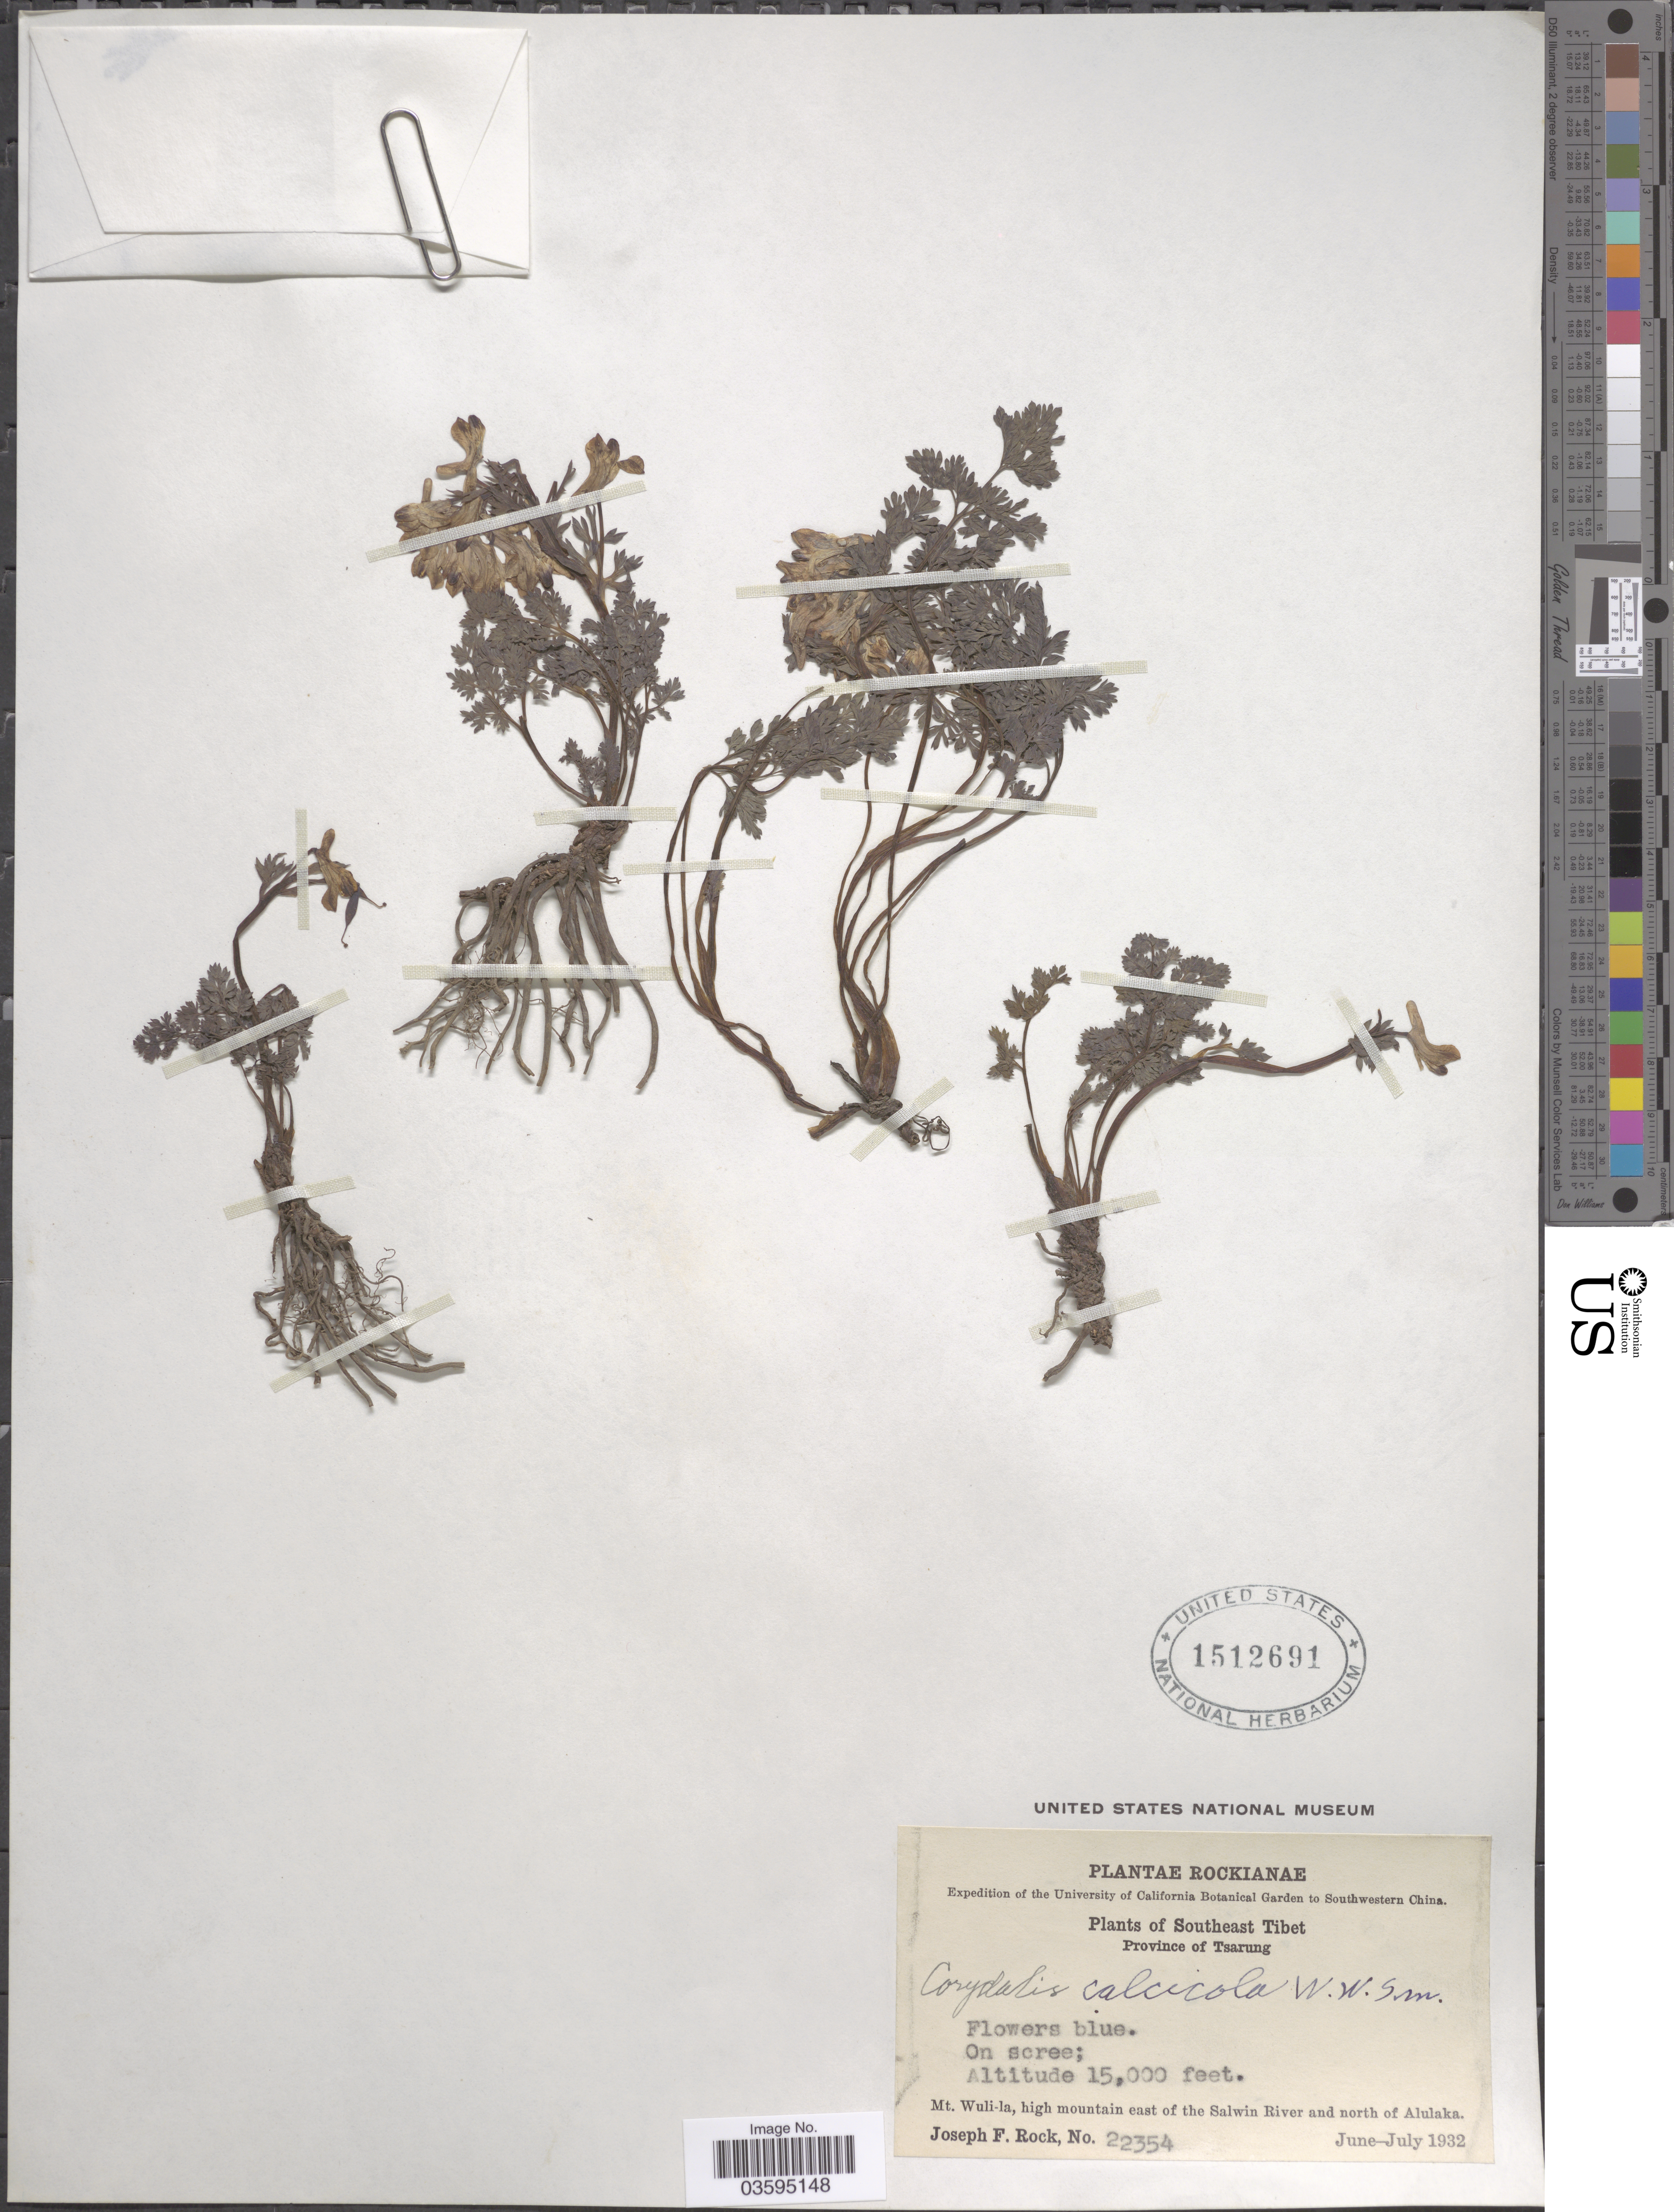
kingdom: Plantae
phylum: Tracheophyta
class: Magnoliopsida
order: Ranunculales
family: Papaveraceae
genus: Corydalis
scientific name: Corydalis calcicola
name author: W.W. Sm.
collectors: J. F. Rock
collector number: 22354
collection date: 1932-06/1932-07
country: China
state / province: Xizang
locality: Southwestern China. Southeast Tibet. Province of Tsarung. Mt. Wuli-la, high mountain east of the Salwin River and north of Alulaka.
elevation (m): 4572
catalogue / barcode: US 1512691